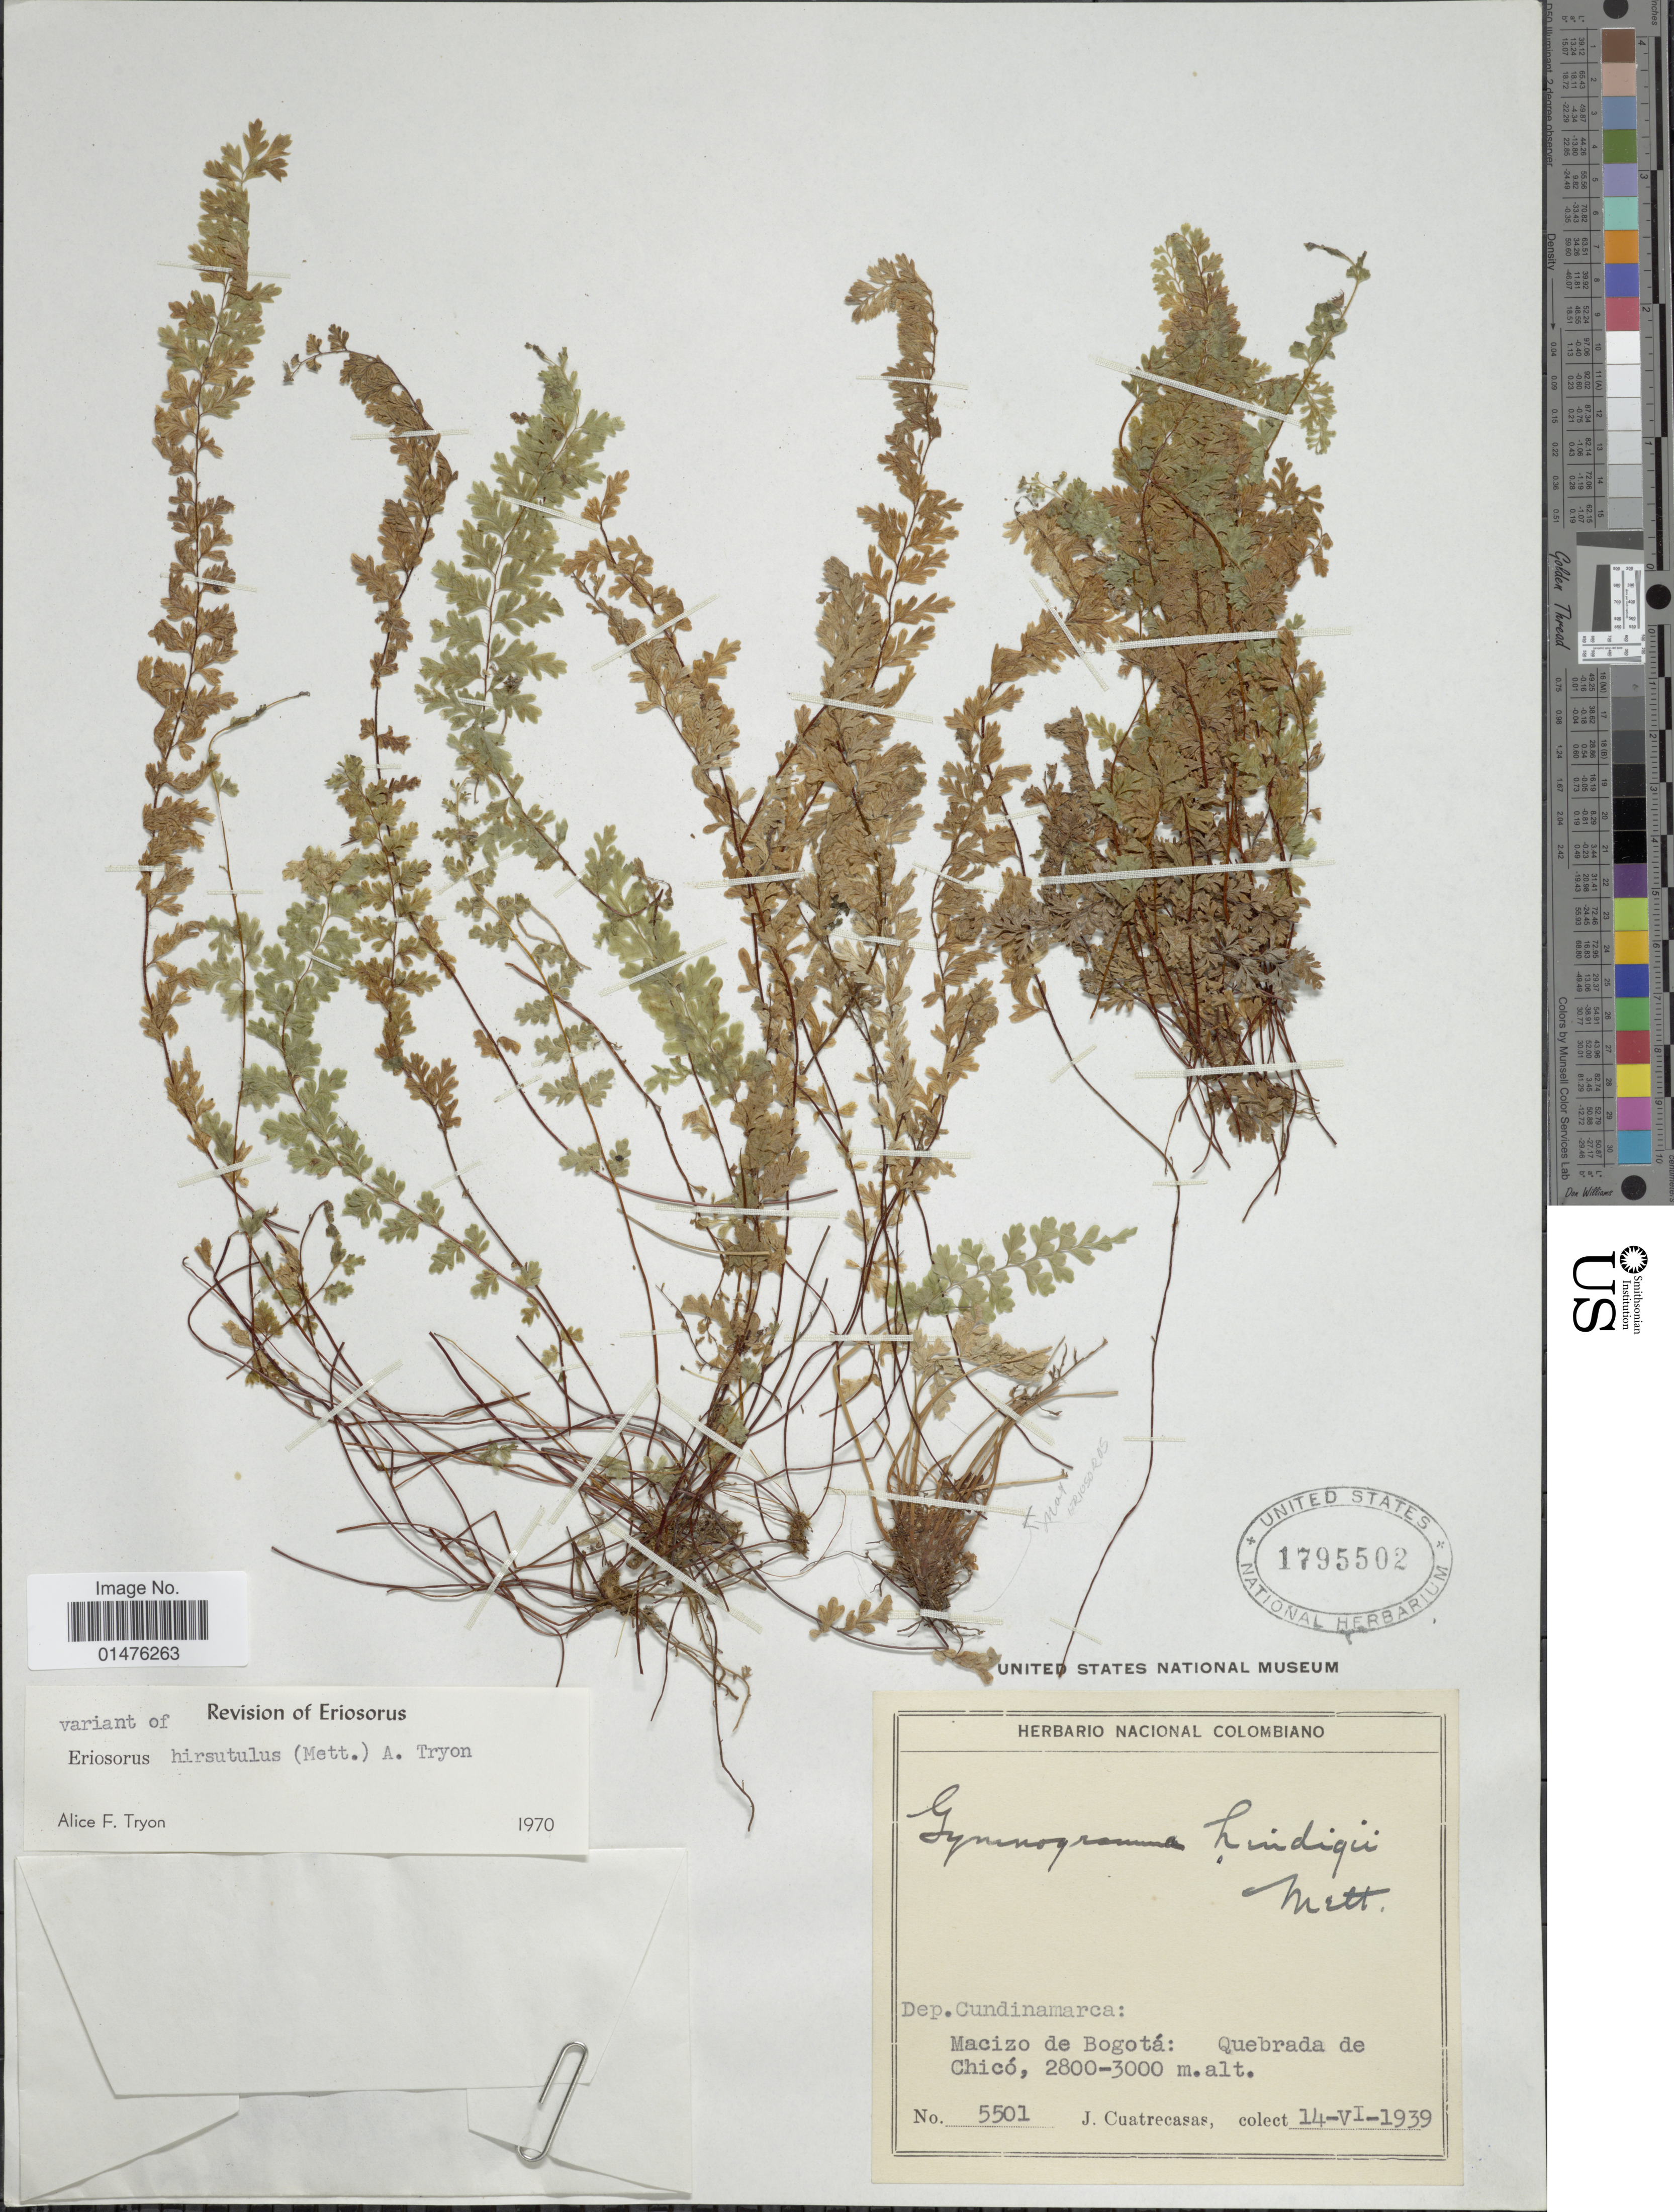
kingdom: Plantae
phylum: Tracheophyta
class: Polypodiopsida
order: Polypodiales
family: Pteridaceae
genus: Jamesonia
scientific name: Jamesonia hirsutula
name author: (Mett.) Christenh.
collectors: J. Cuatrecasas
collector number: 5501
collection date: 1939-06-14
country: Colombia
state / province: Cundinamarca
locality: Macizo de Bogotá: Quebrada de Chico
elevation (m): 2800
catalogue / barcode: US 1795502